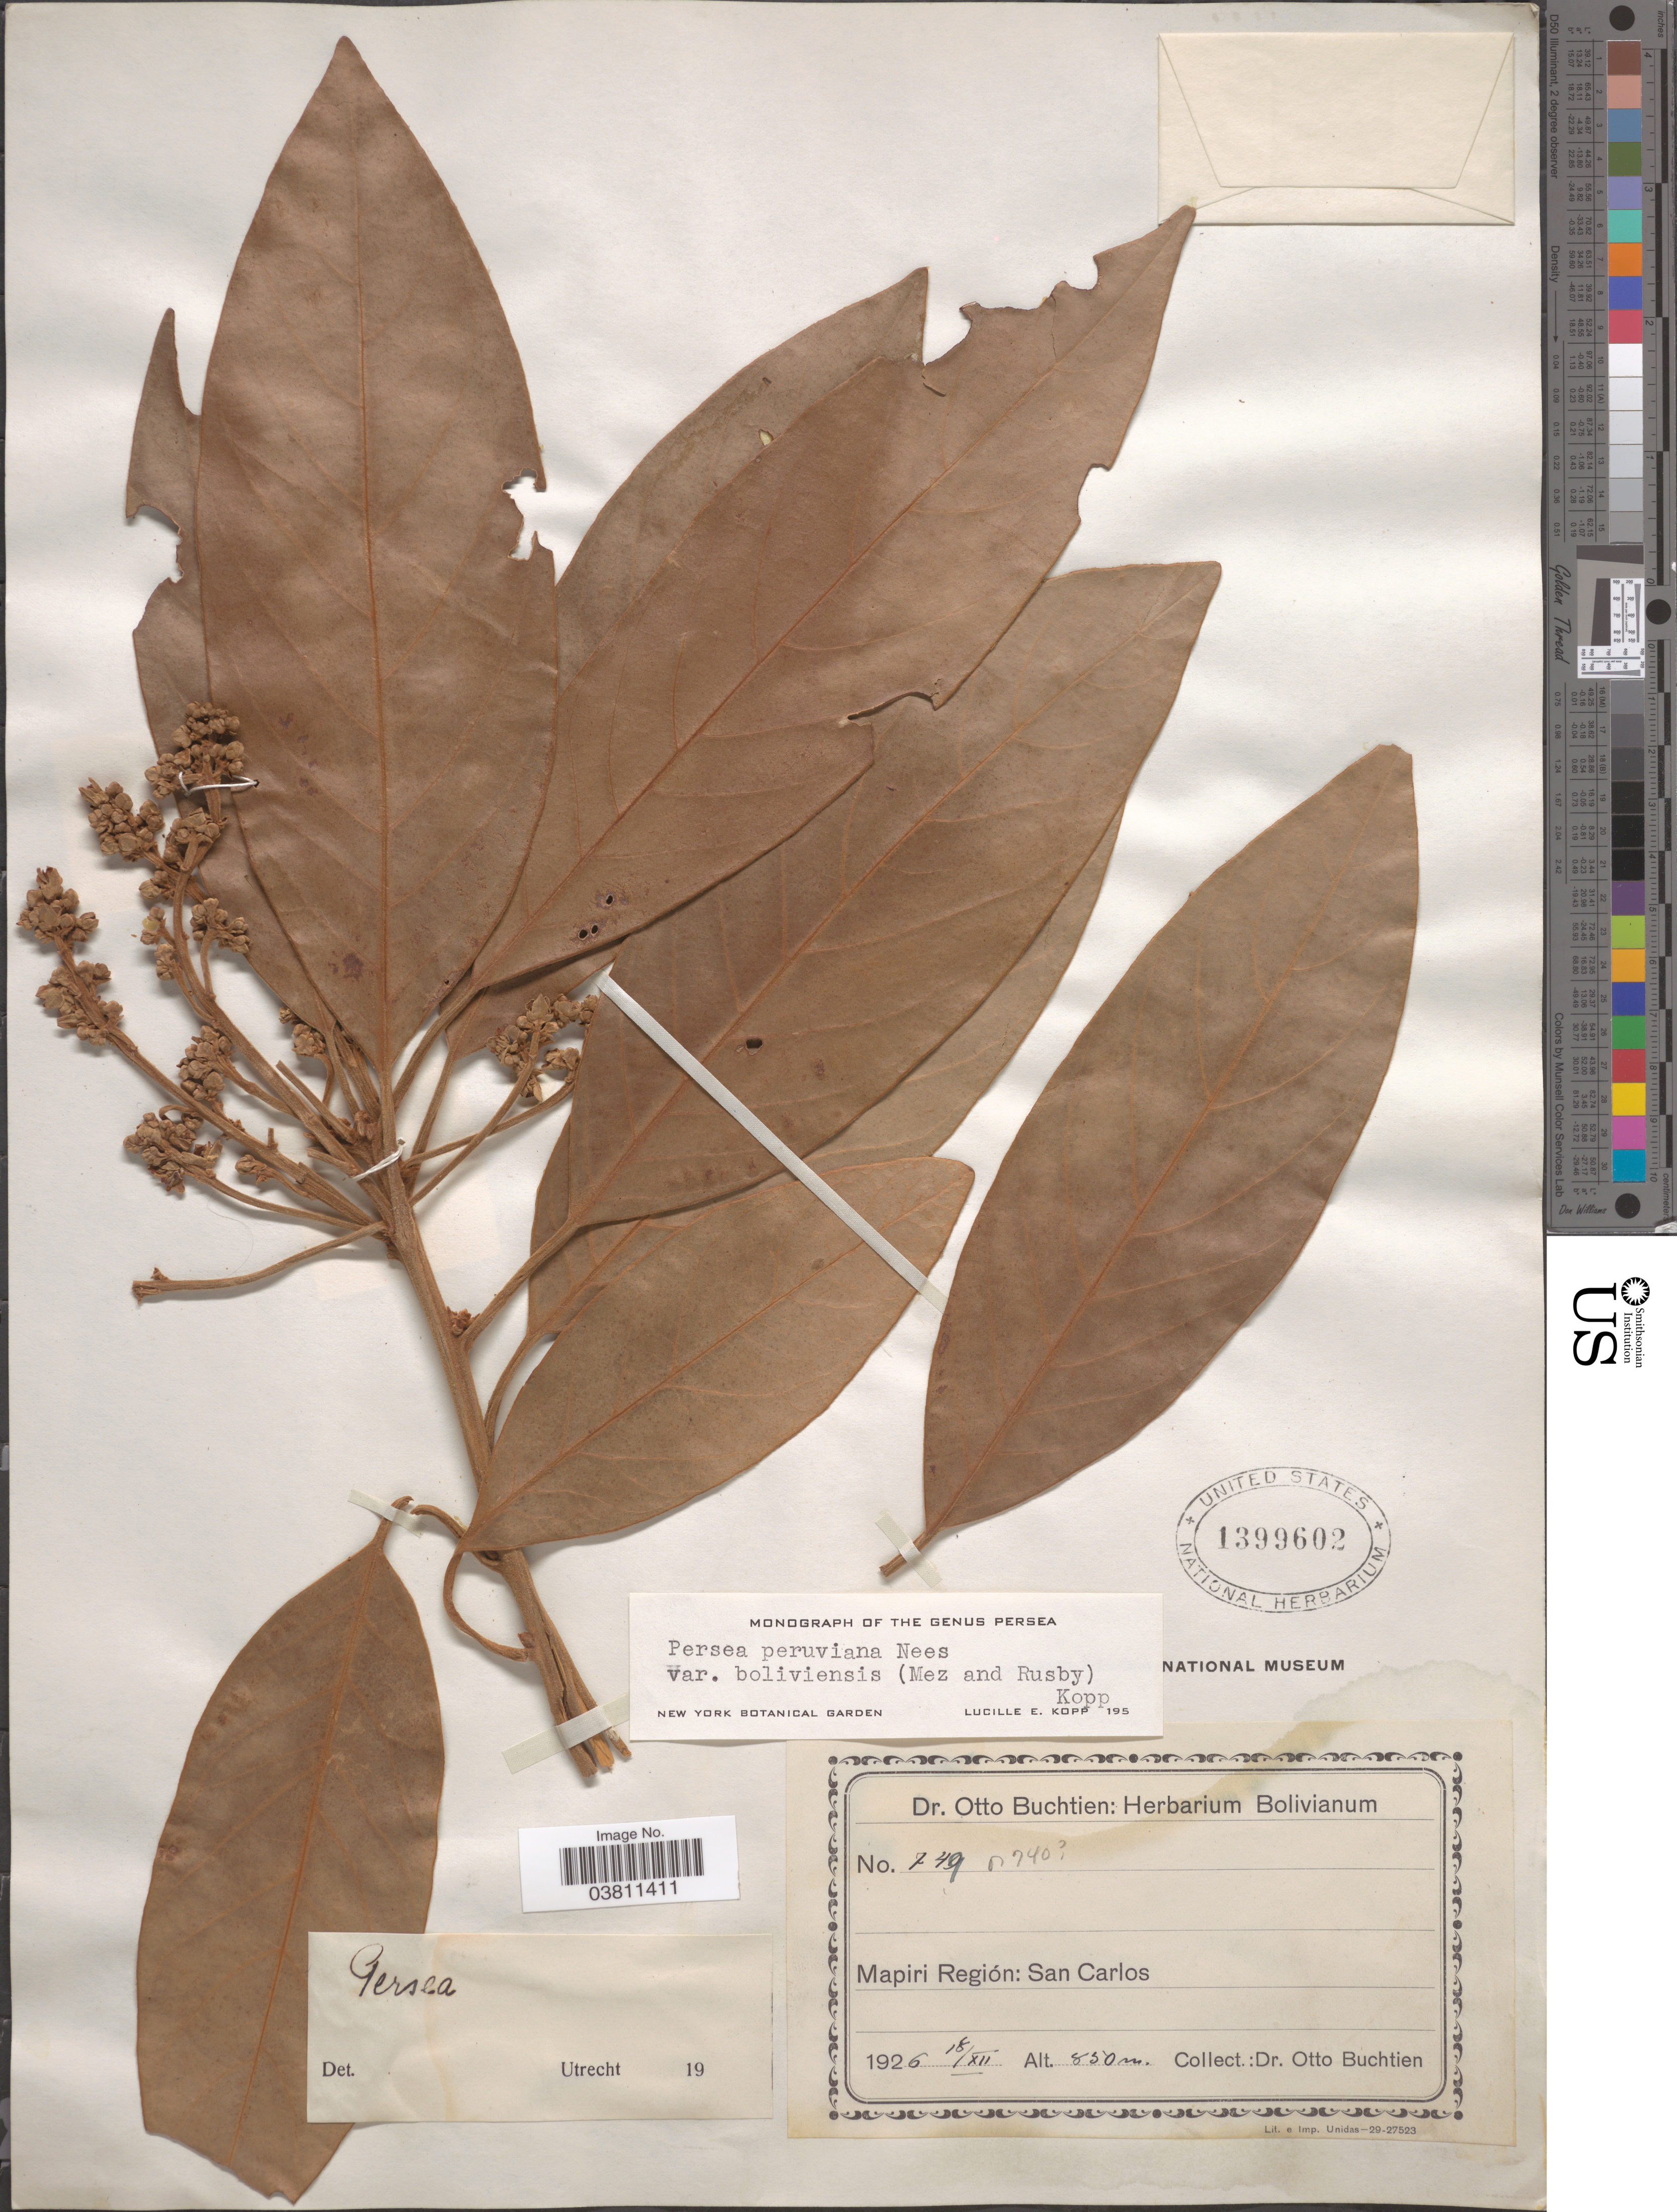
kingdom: Plantae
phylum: Tracheophyta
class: Magnoliopsida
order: Laurales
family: Lauraceae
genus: Persea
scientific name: Persea peruviana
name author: Nees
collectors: O. Buchtien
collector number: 749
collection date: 1926-12-18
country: Bolivia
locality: Mapiri Región: San Carlos.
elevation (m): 850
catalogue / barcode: US 1399602